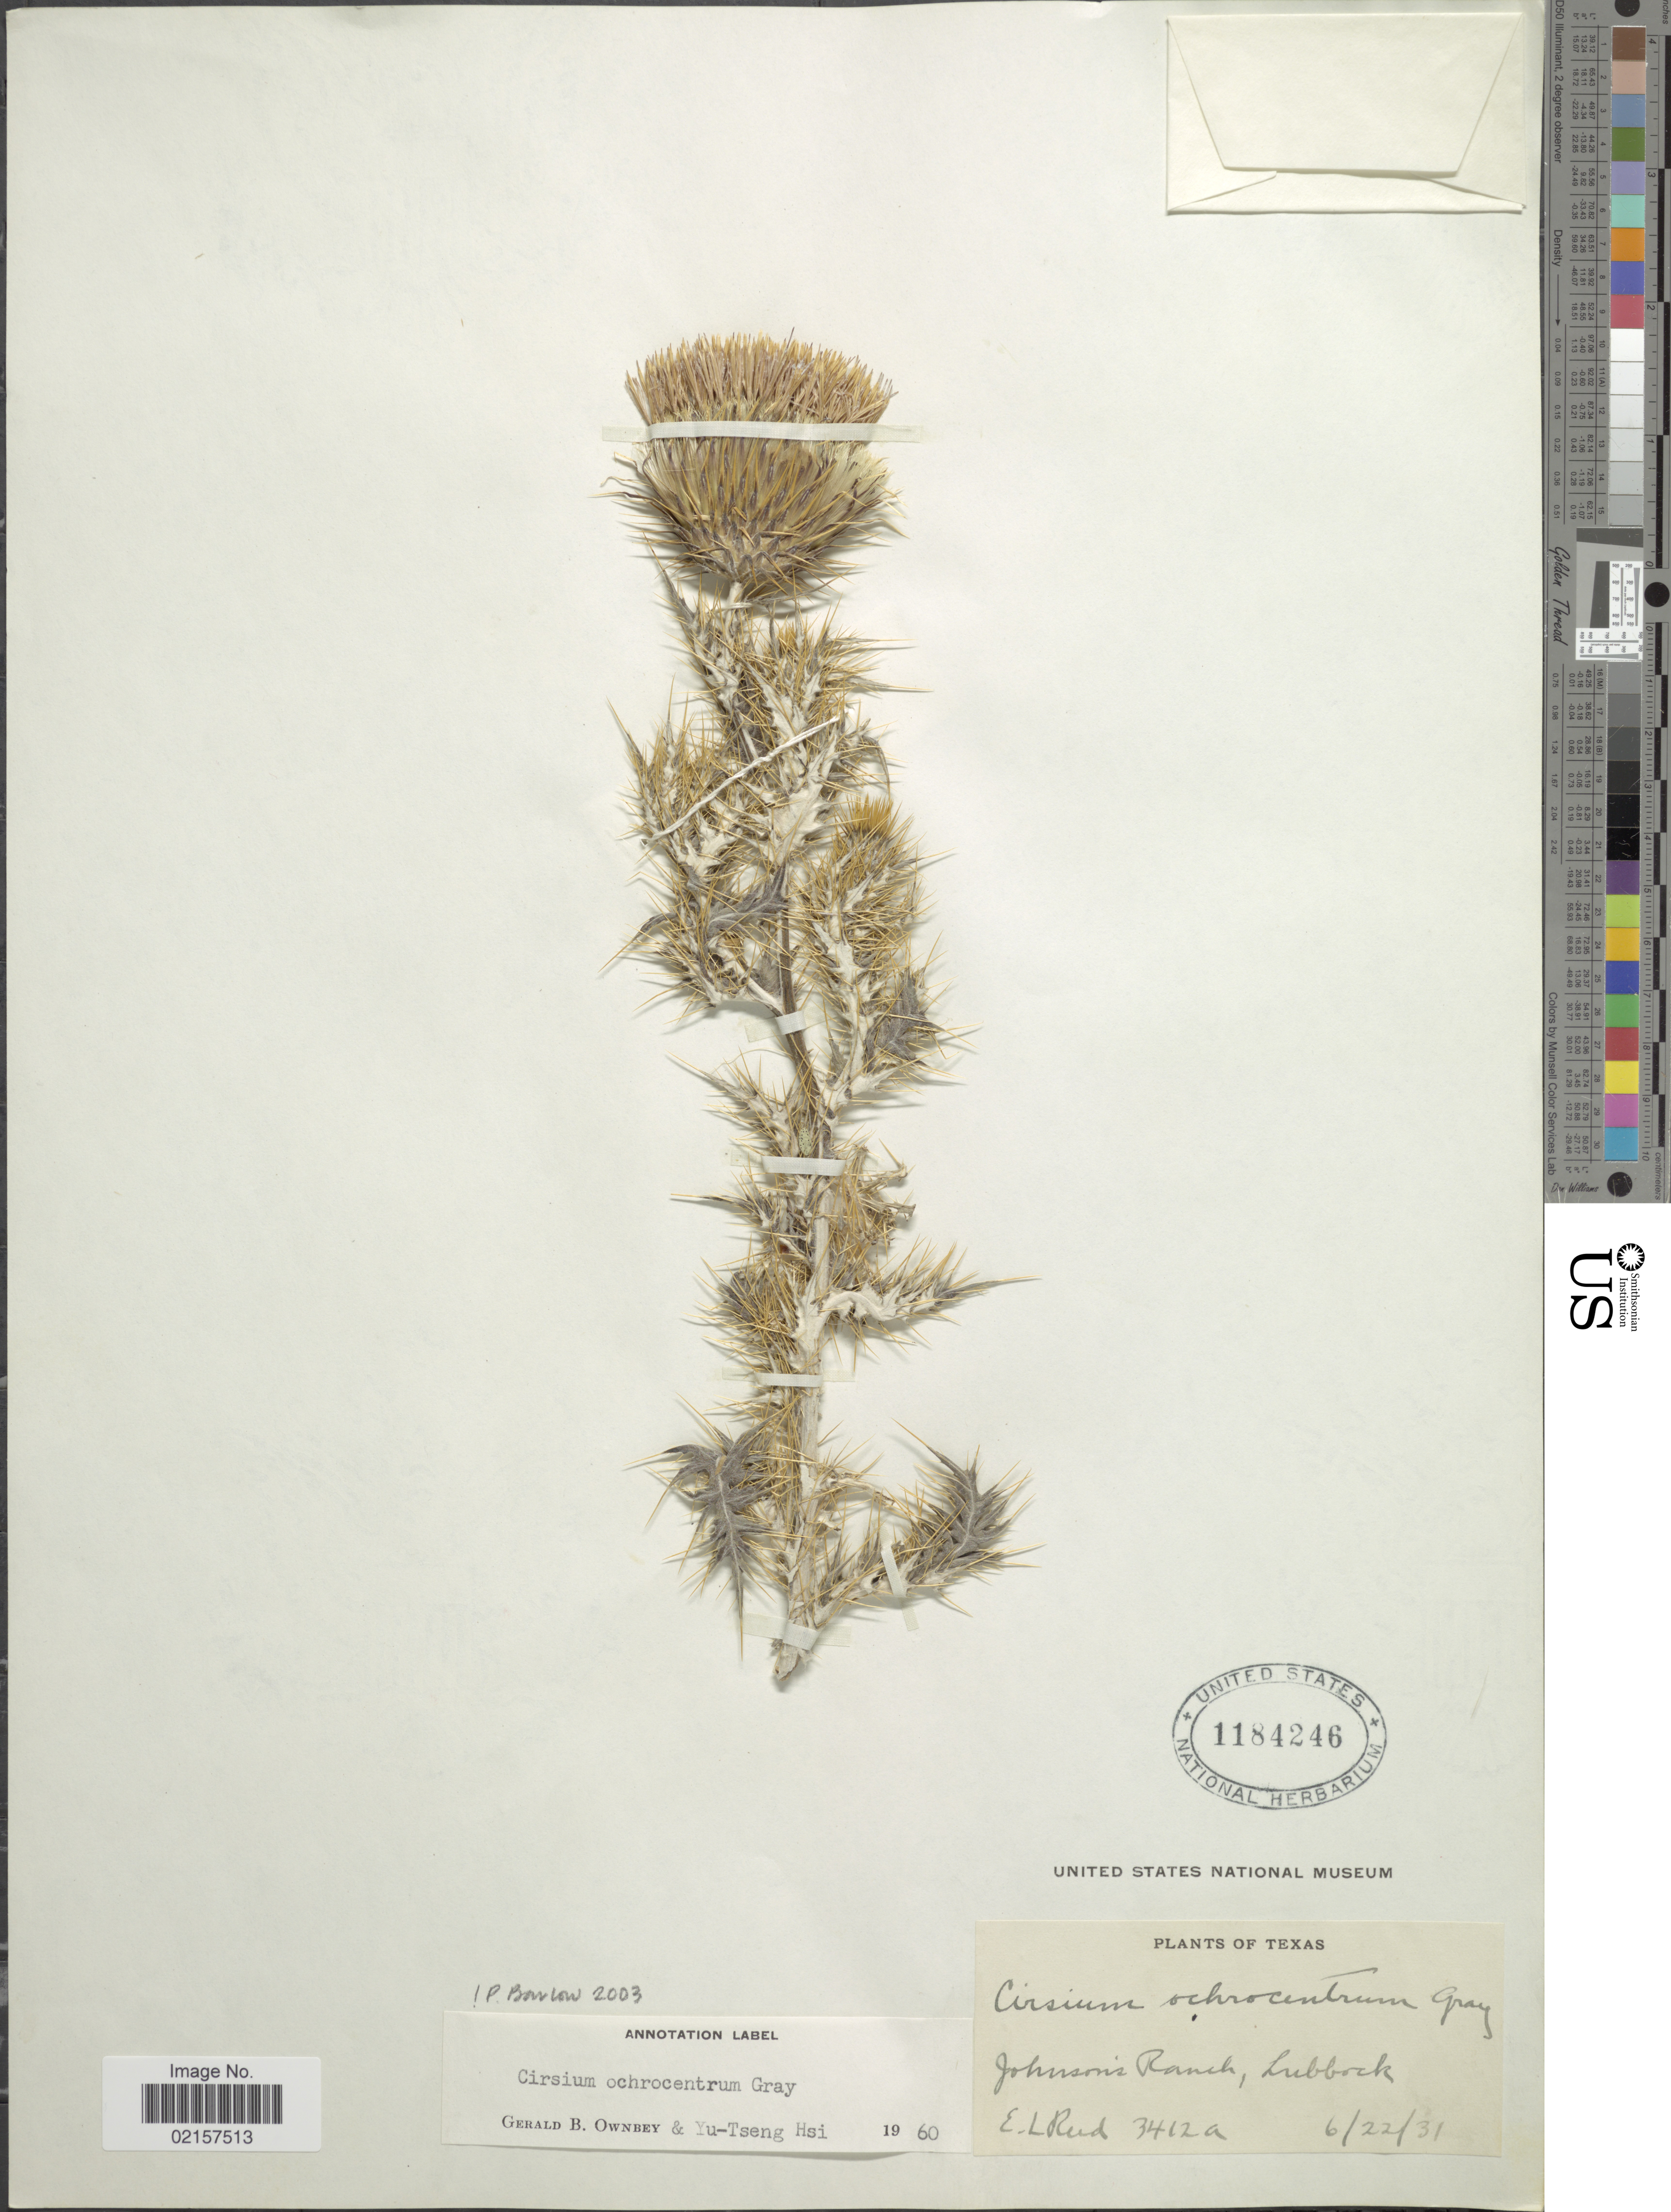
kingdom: Plantae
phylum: Tracheophyta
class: Magnoliopsida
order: Asterales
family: Asteraceae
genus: Cirsium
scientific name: Cirsium ochrocentrum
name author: A. Gray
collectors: E. Reed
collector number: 3412a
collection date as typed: Transcribed d/m/y: 22/6/31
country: United States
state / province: Texas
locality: Johnson's Ranch, Lubbock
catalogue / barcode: US 1184246